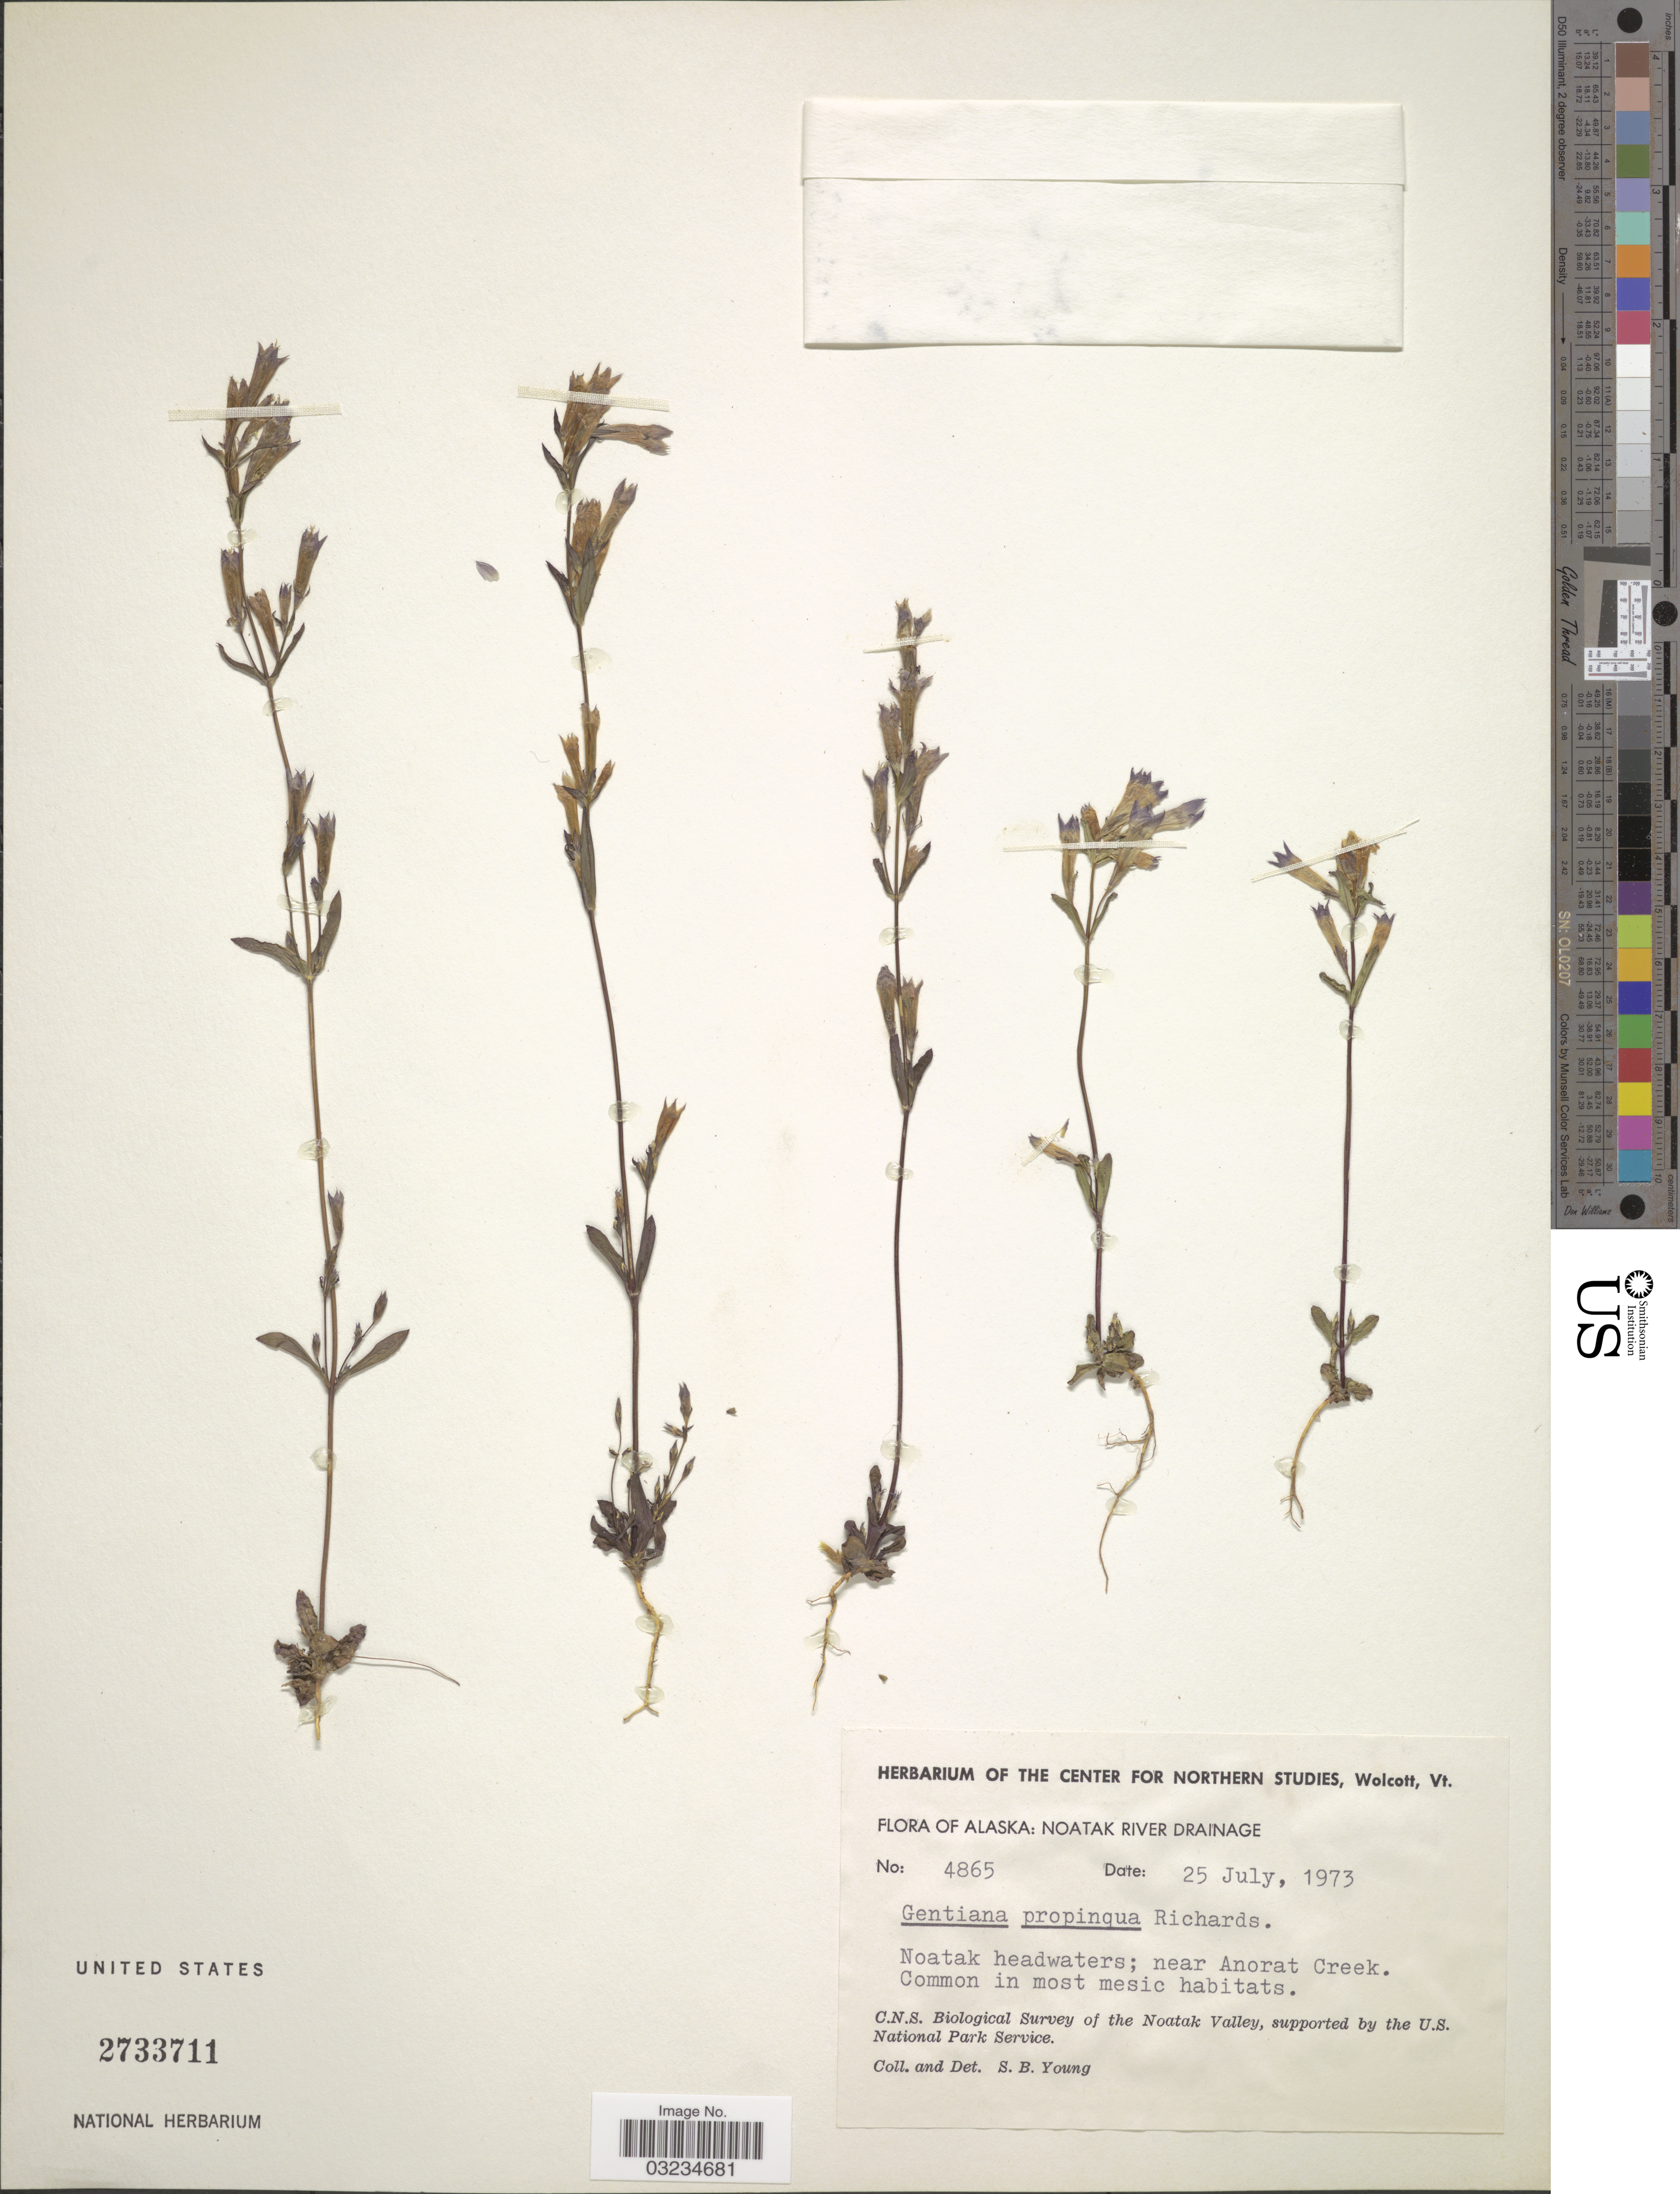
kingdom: Plantae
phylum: Tracheophyta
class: Magnoliopsida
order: Gentianales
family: Gentianaceae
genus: Gentiana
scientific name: Gentiana propinqua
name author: Richards.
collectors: S. Young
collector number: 4865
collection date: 1973-07-25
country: United States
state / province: Alaska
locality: Noatak River Drainage. Noatak headwaters; near Anorat Creek. Noatak Valley.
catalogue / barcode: US 2733711